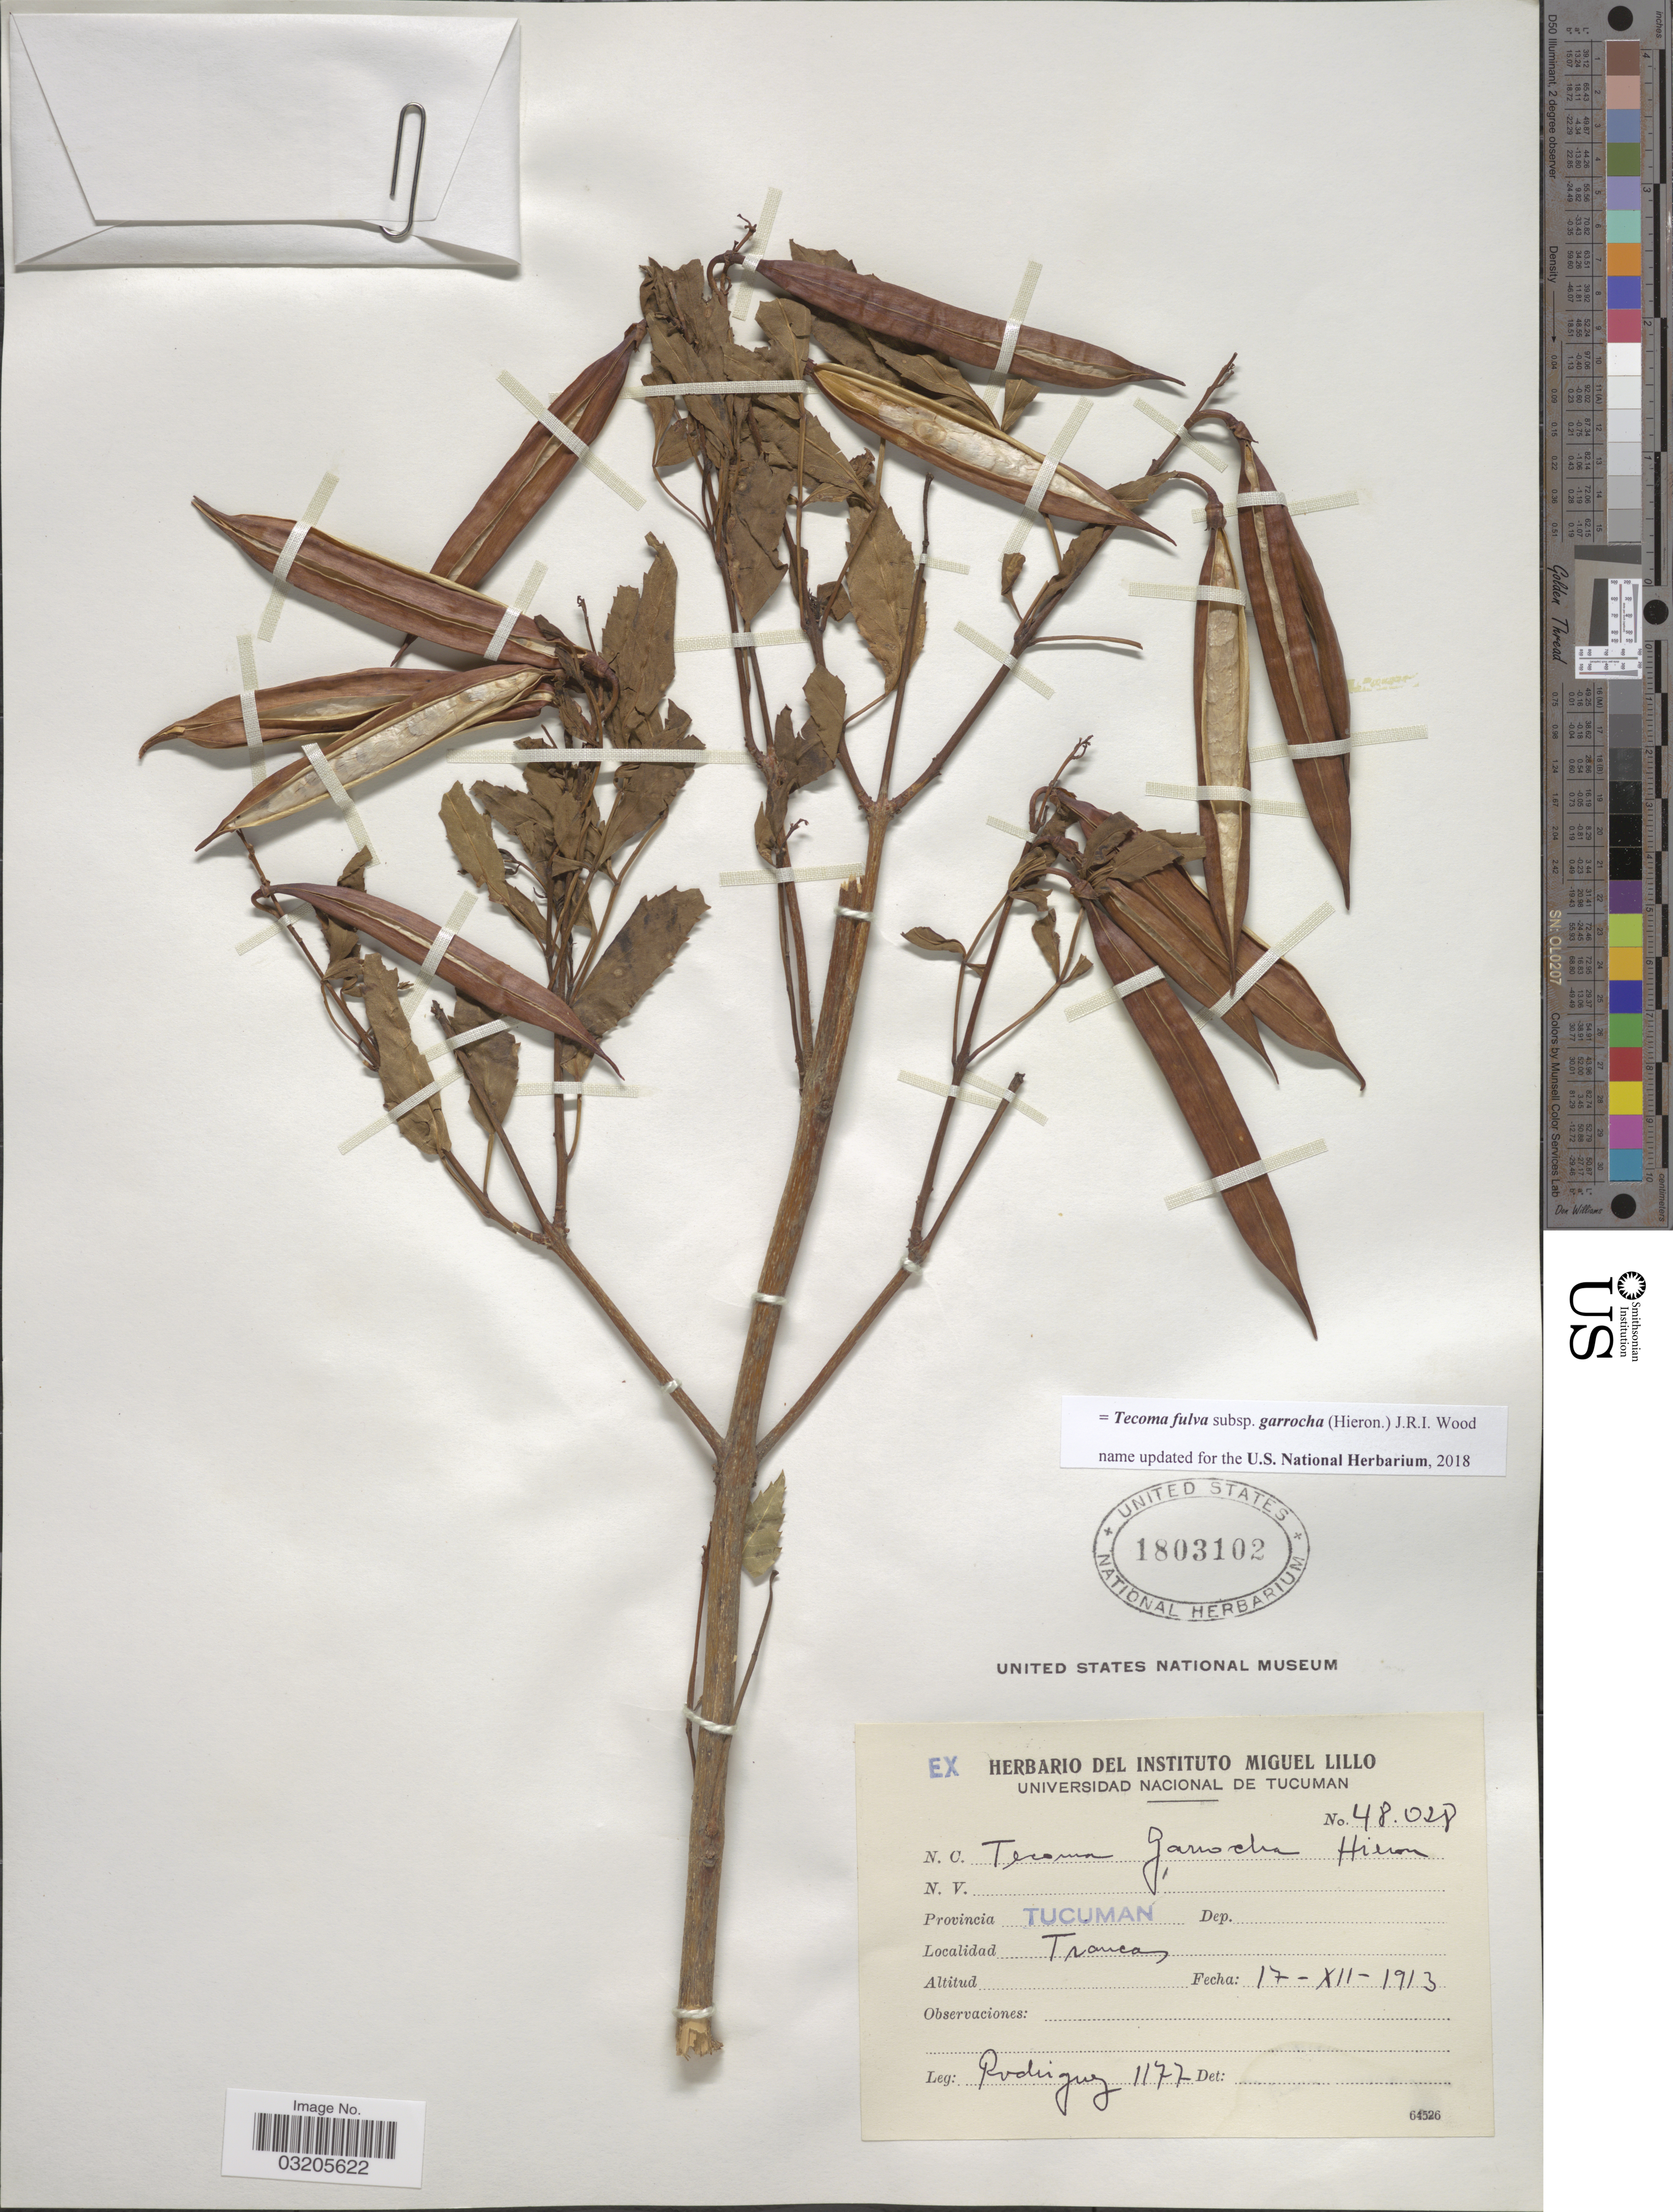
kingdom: Plantae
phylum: Tracheophyta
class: Magnoliopsida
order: Lamiales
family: Bignoniaceae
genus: Tecoma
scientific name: Tecoma stans subsp. garrocha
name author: J.R.I. Wood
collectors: Rodriguez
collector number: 1177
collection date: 1913-12-17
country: Argentina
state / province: Tucuman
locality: Trancas.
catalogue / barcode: US 1803102